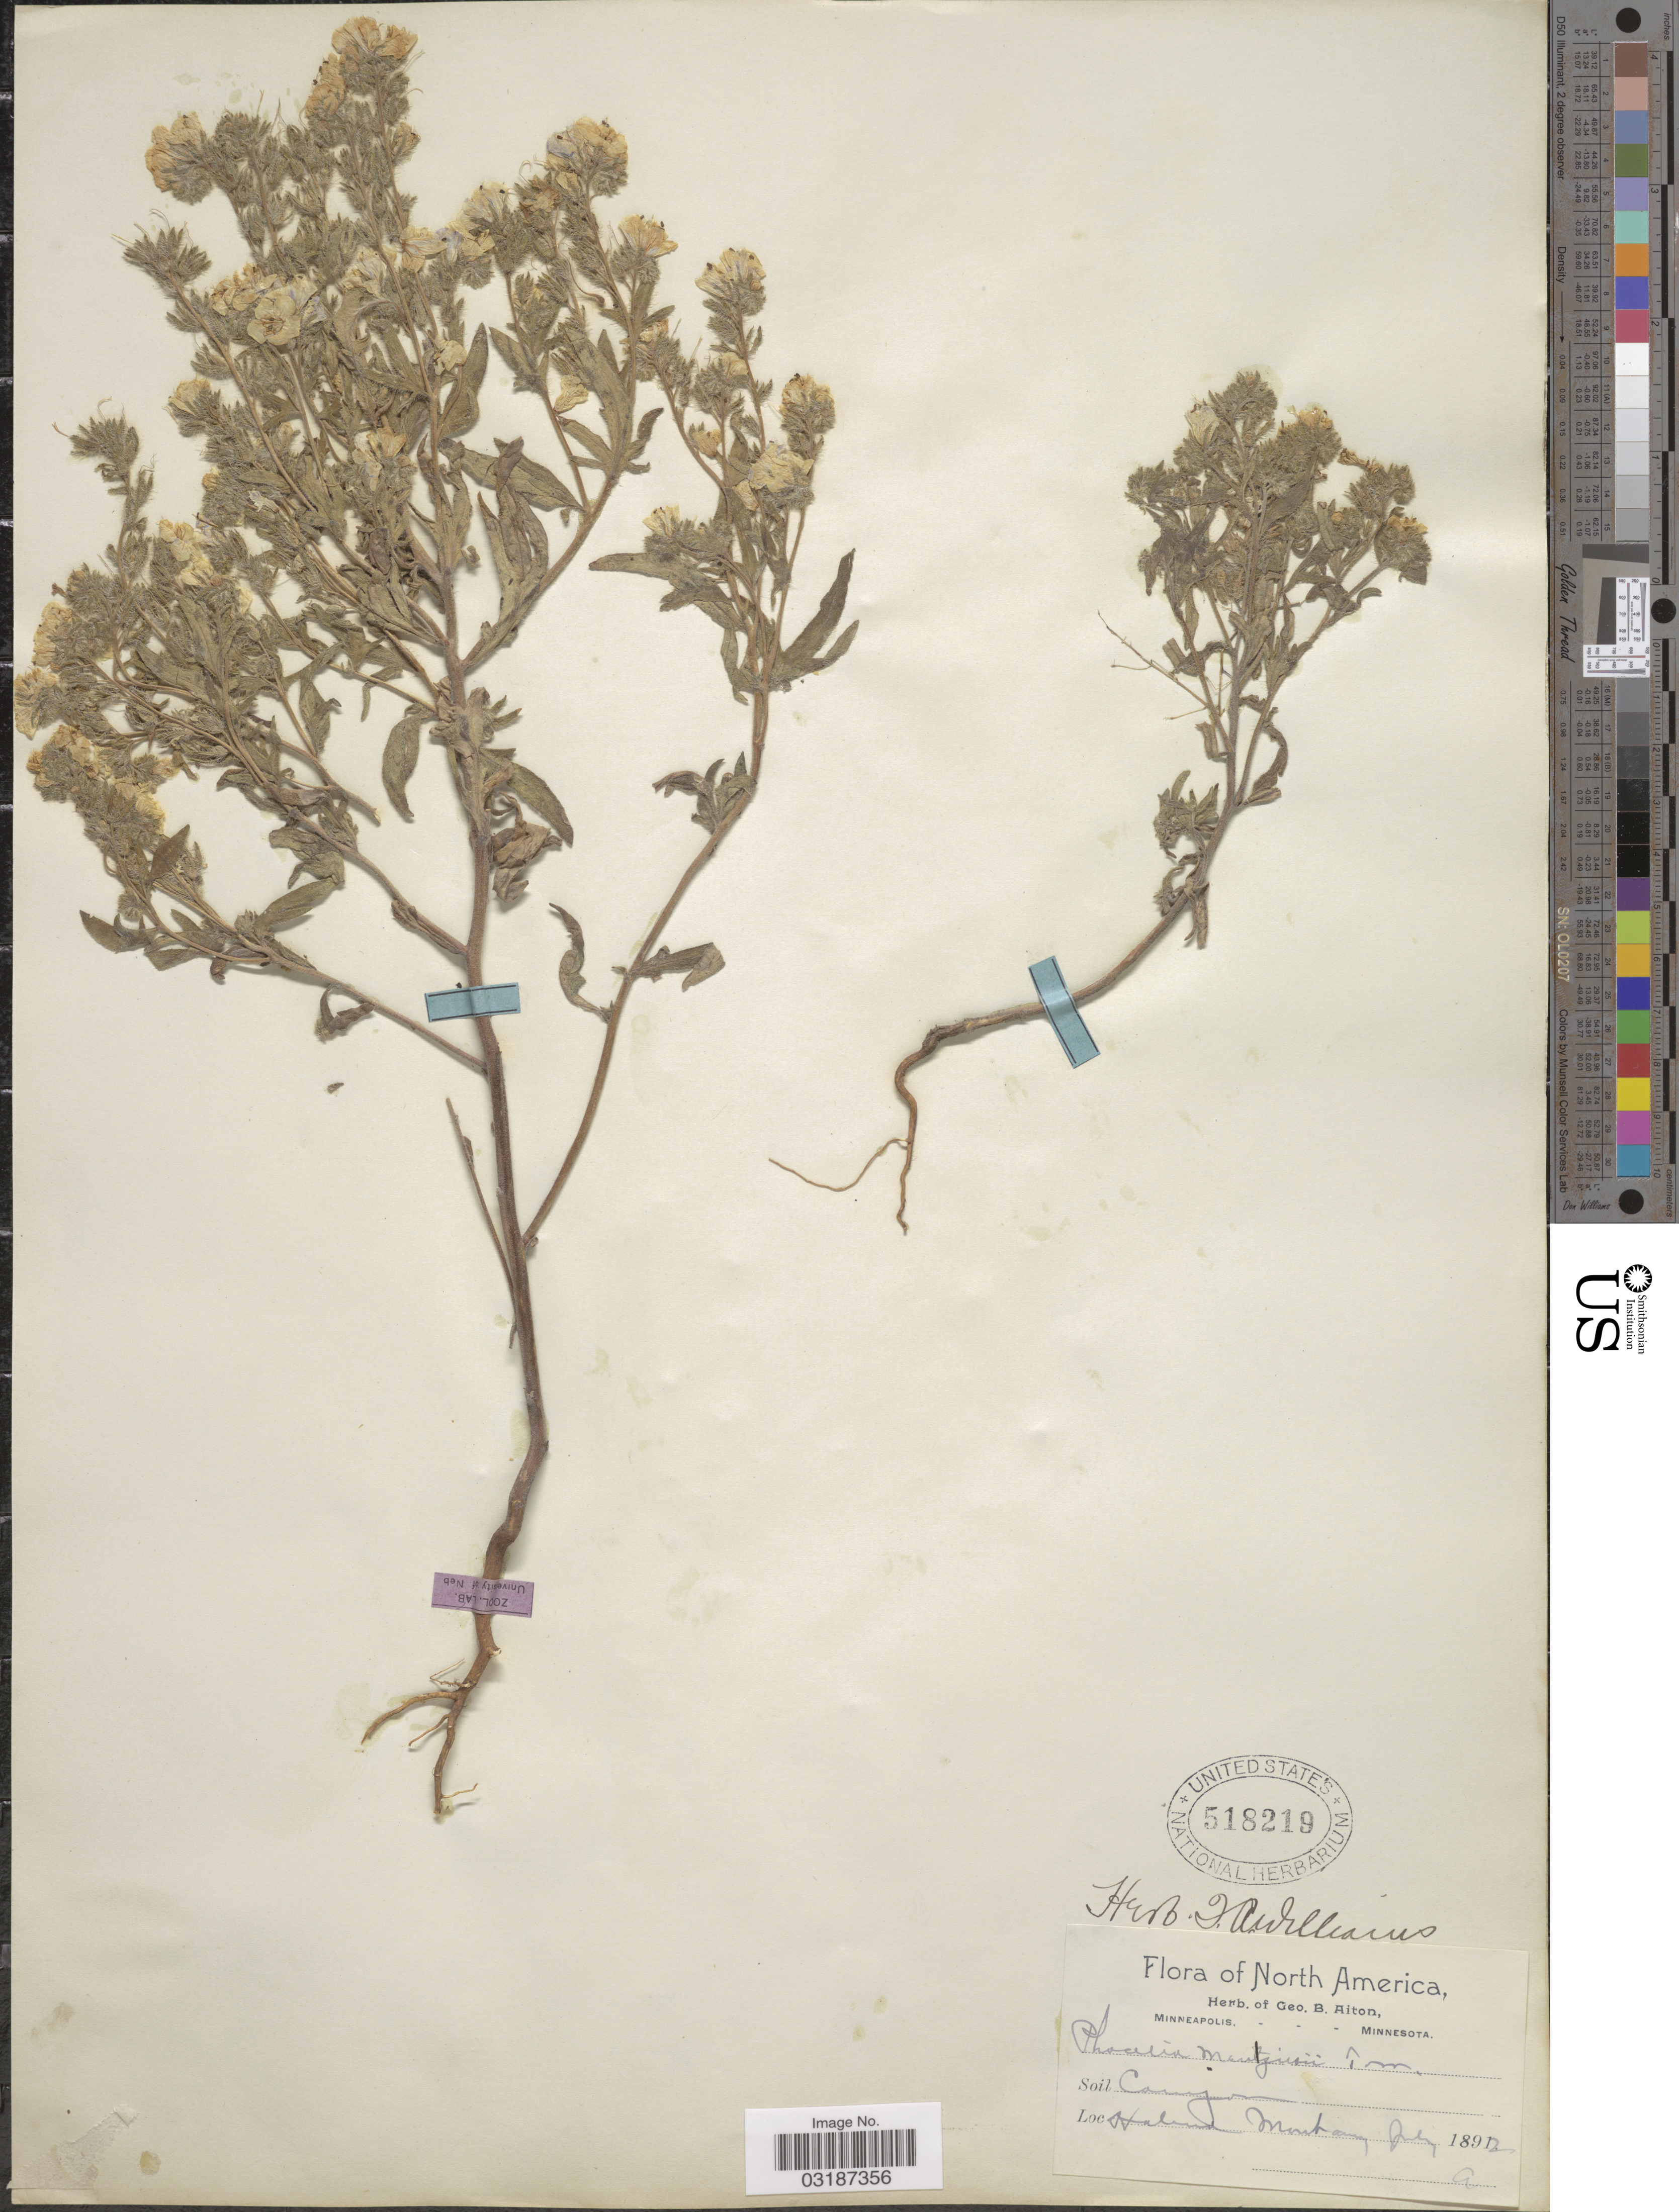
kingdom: Plantae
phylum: Tracheophyta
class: Magnoliopsida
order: Boraginales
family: Hydrophyllaceae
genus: Phacelia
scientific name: Phacelia linearis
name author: (Pursh) Holz.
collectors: ex herb. Geo. B. Aiton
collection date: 1892-07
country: United States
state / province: Montana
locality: Helena Montana.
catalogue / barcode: US 518219